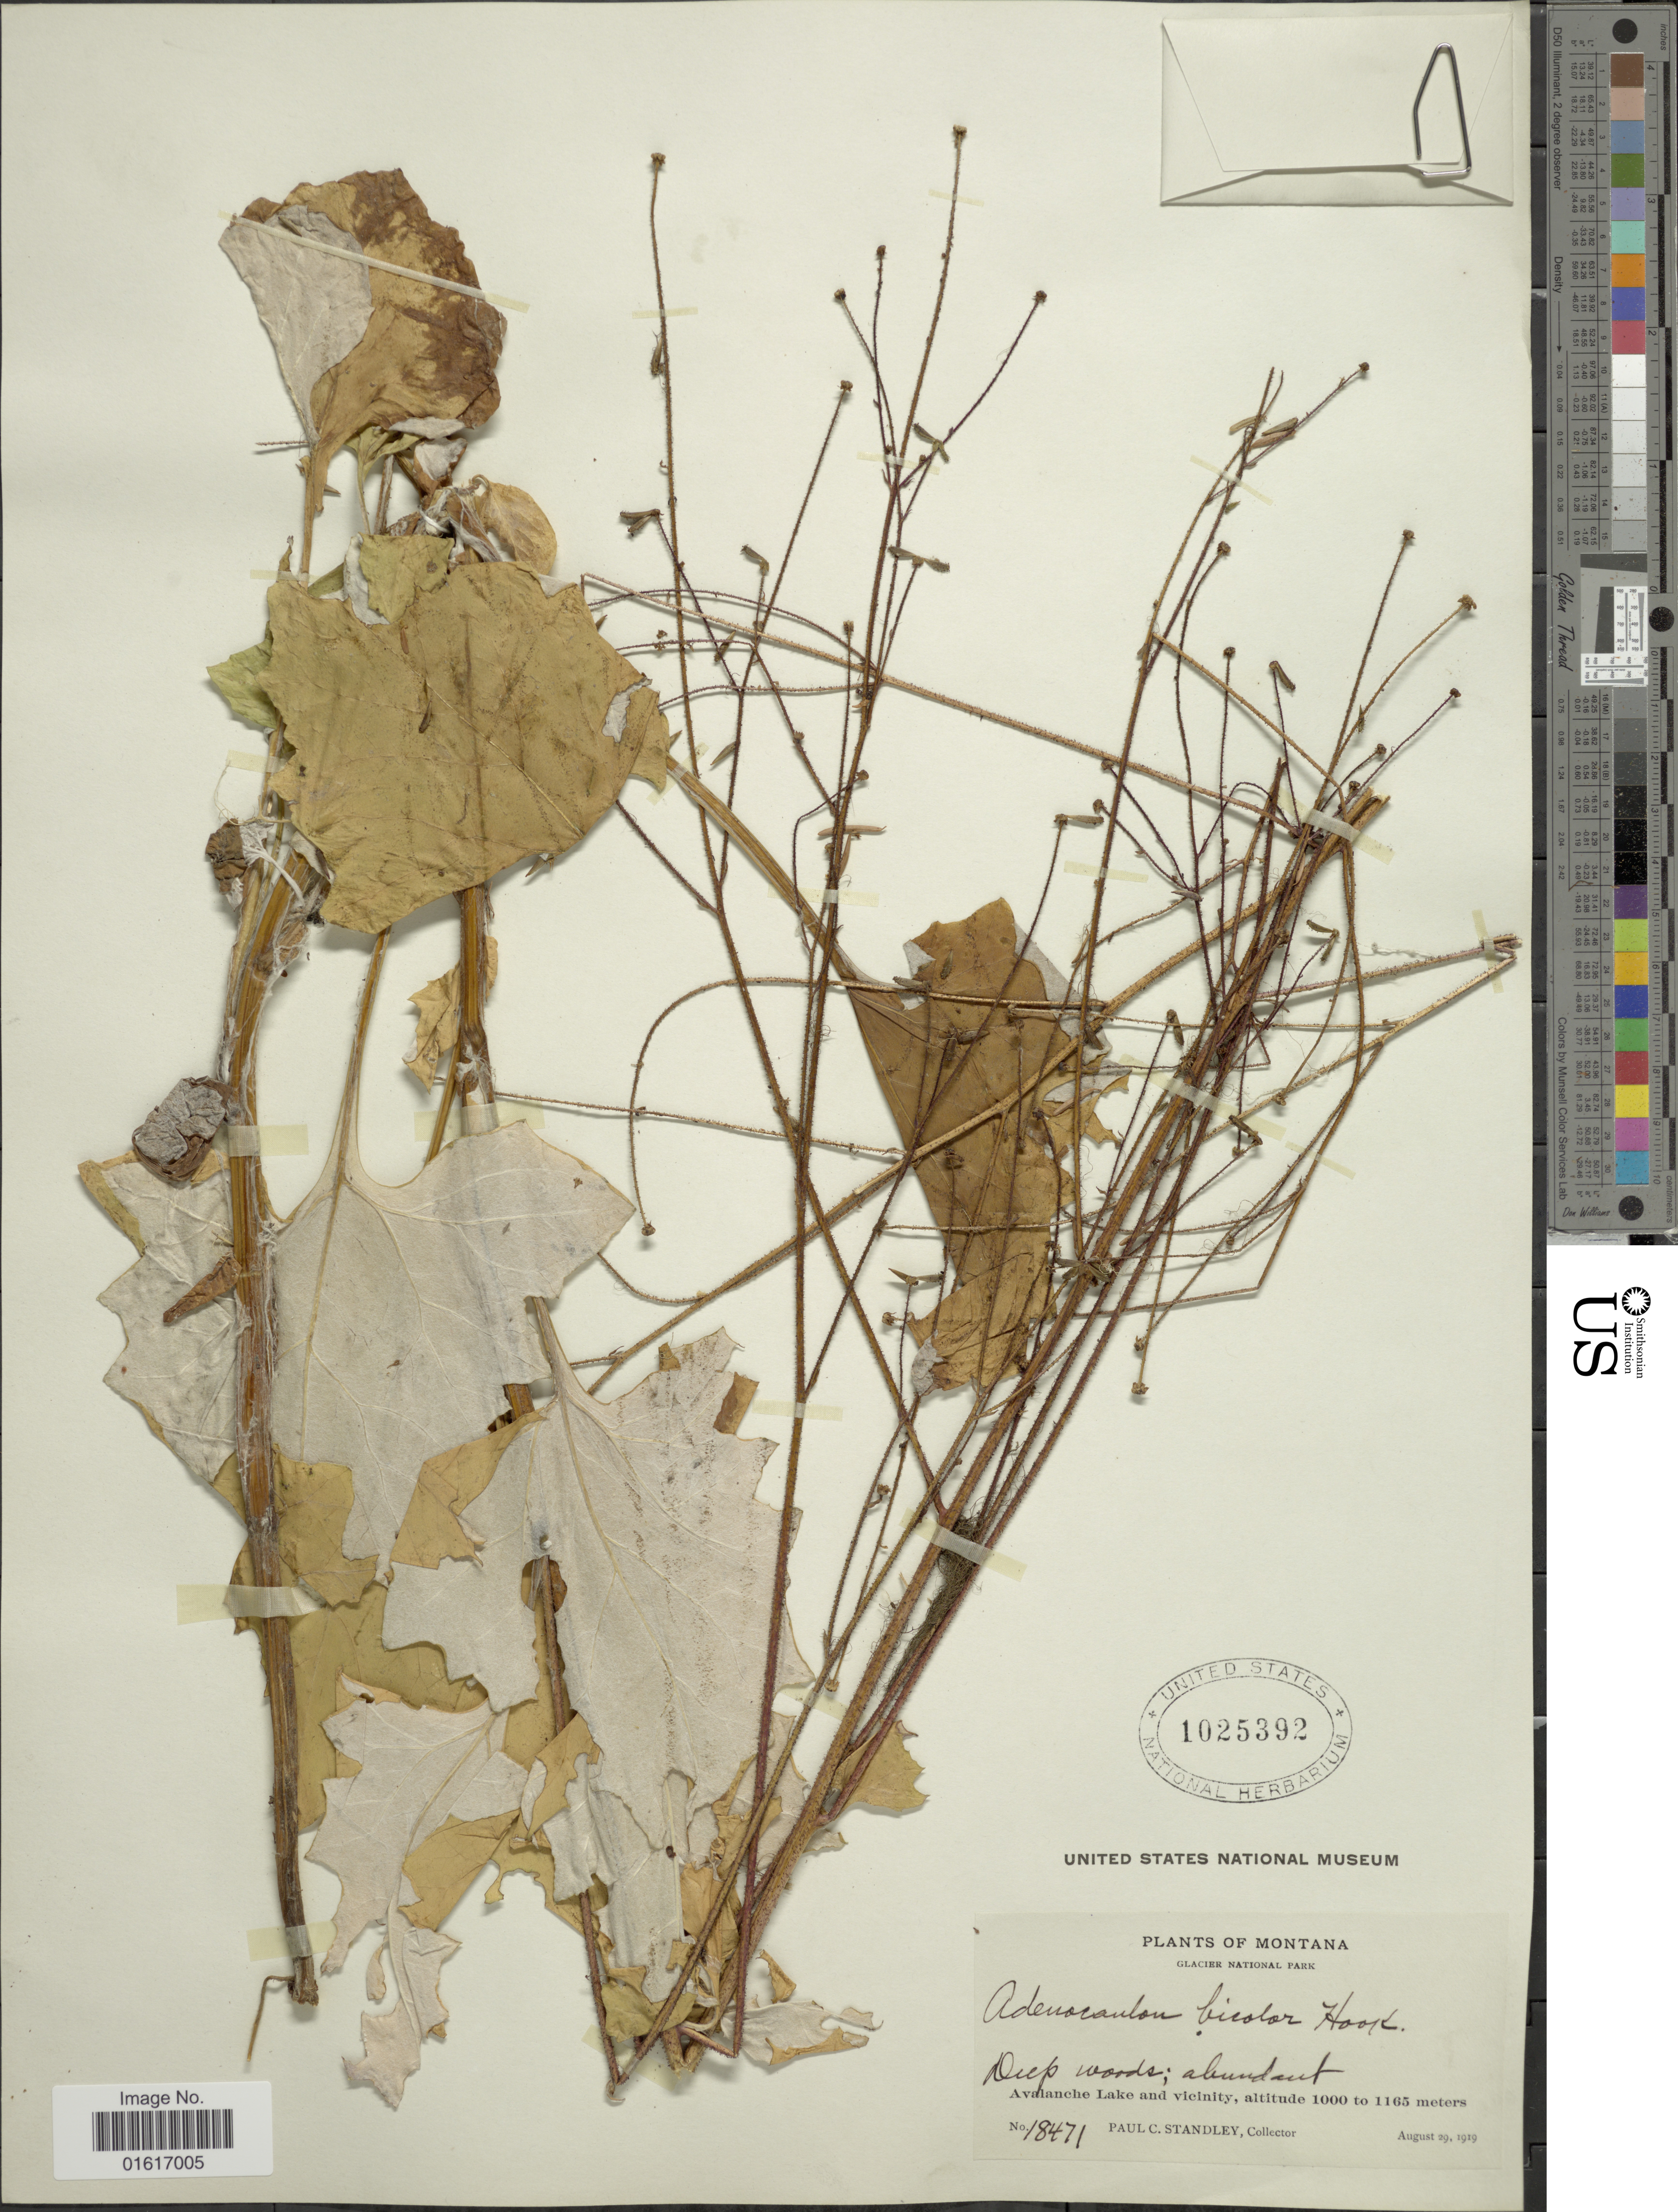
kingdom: Plantae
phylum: Tracheophyta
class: Magnoliopsida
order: Asterales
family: Asteraceae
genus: Adenocaulon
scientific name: Adenocaulon bicolor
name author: Hook.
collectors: P. C. Standley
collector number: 18471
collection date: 1919-08-29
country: United States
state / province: Montana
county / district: Flathead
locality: Glacier National Park, Avalanche Lake and vicinity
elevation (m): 1000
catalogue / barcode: US 1025392